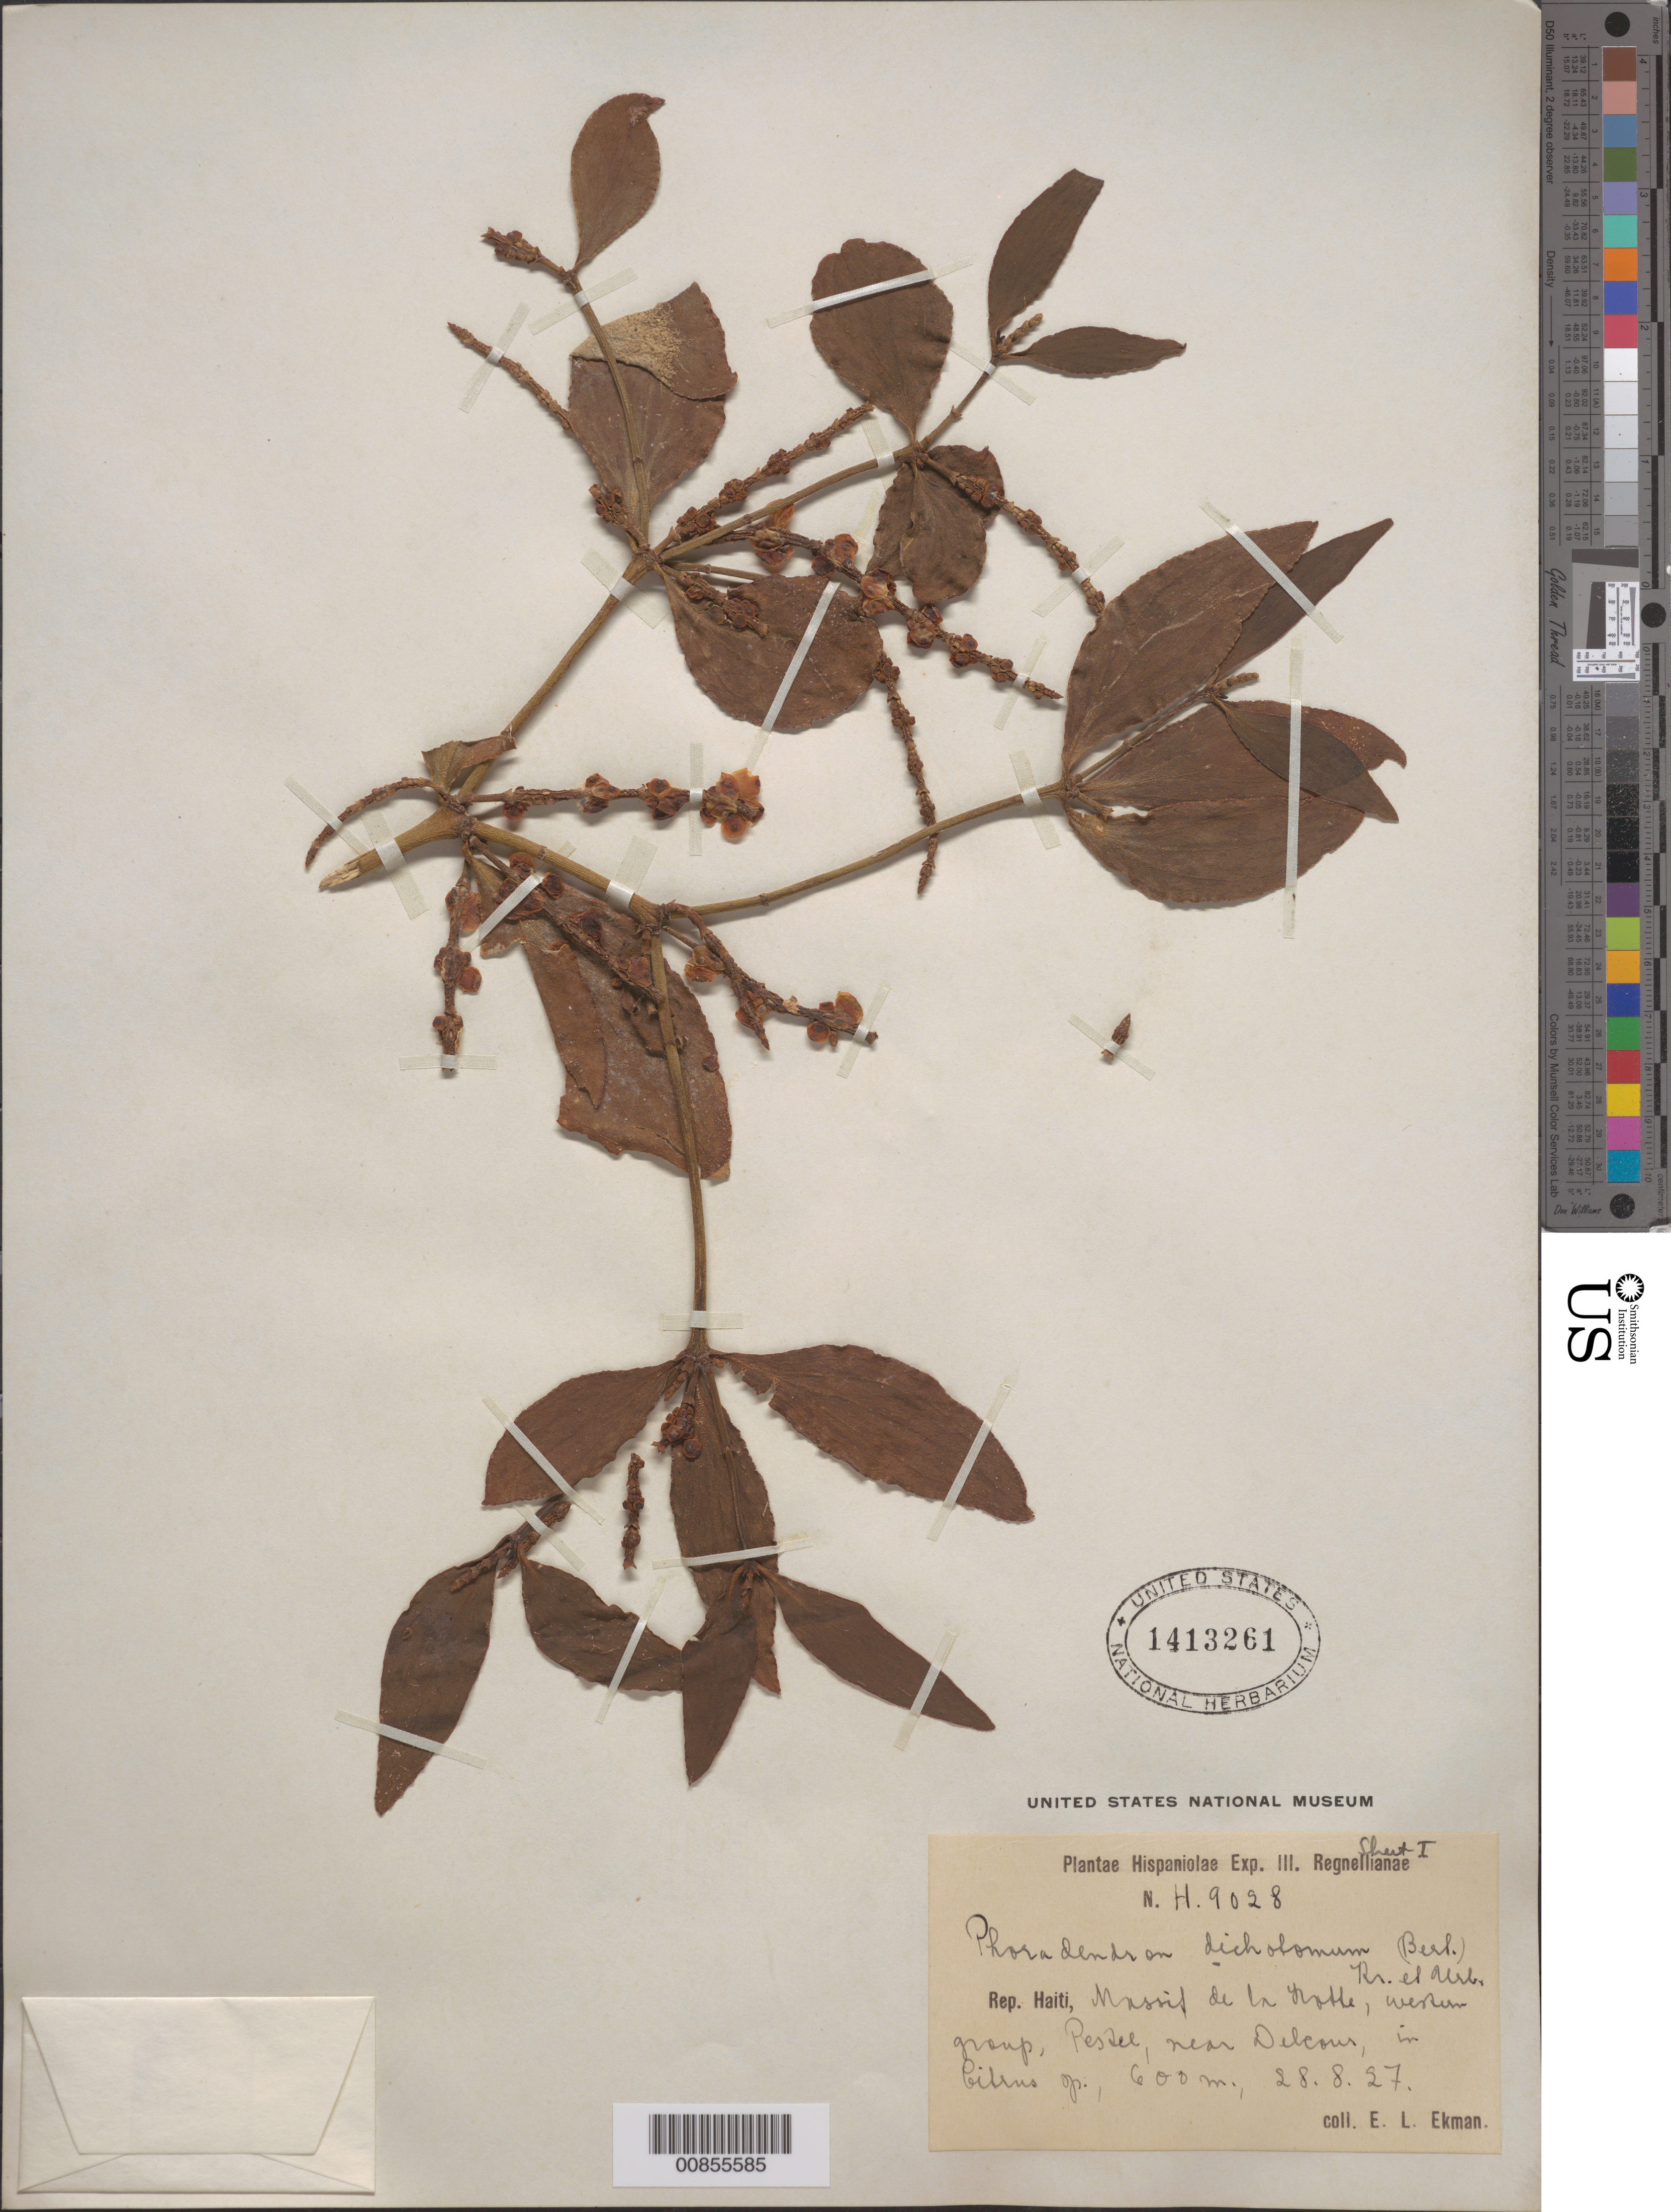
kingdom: Plantae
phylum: Tracheophyta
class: Magnoliopsida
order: Santalales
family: Viscaceae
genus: Phoradendron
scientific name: Phoradendron berteroanum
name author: (DC.) Nutt.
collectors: E. L. Ekman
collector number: H 9028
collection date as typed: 28 Aug 1927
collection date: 1927-08-28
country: Haiti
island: Hispaniola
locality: Massif de la Hotte, western group, Pestel, near Delcour.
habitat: In Citrus sp.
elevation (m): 600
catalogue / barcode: US 1413261